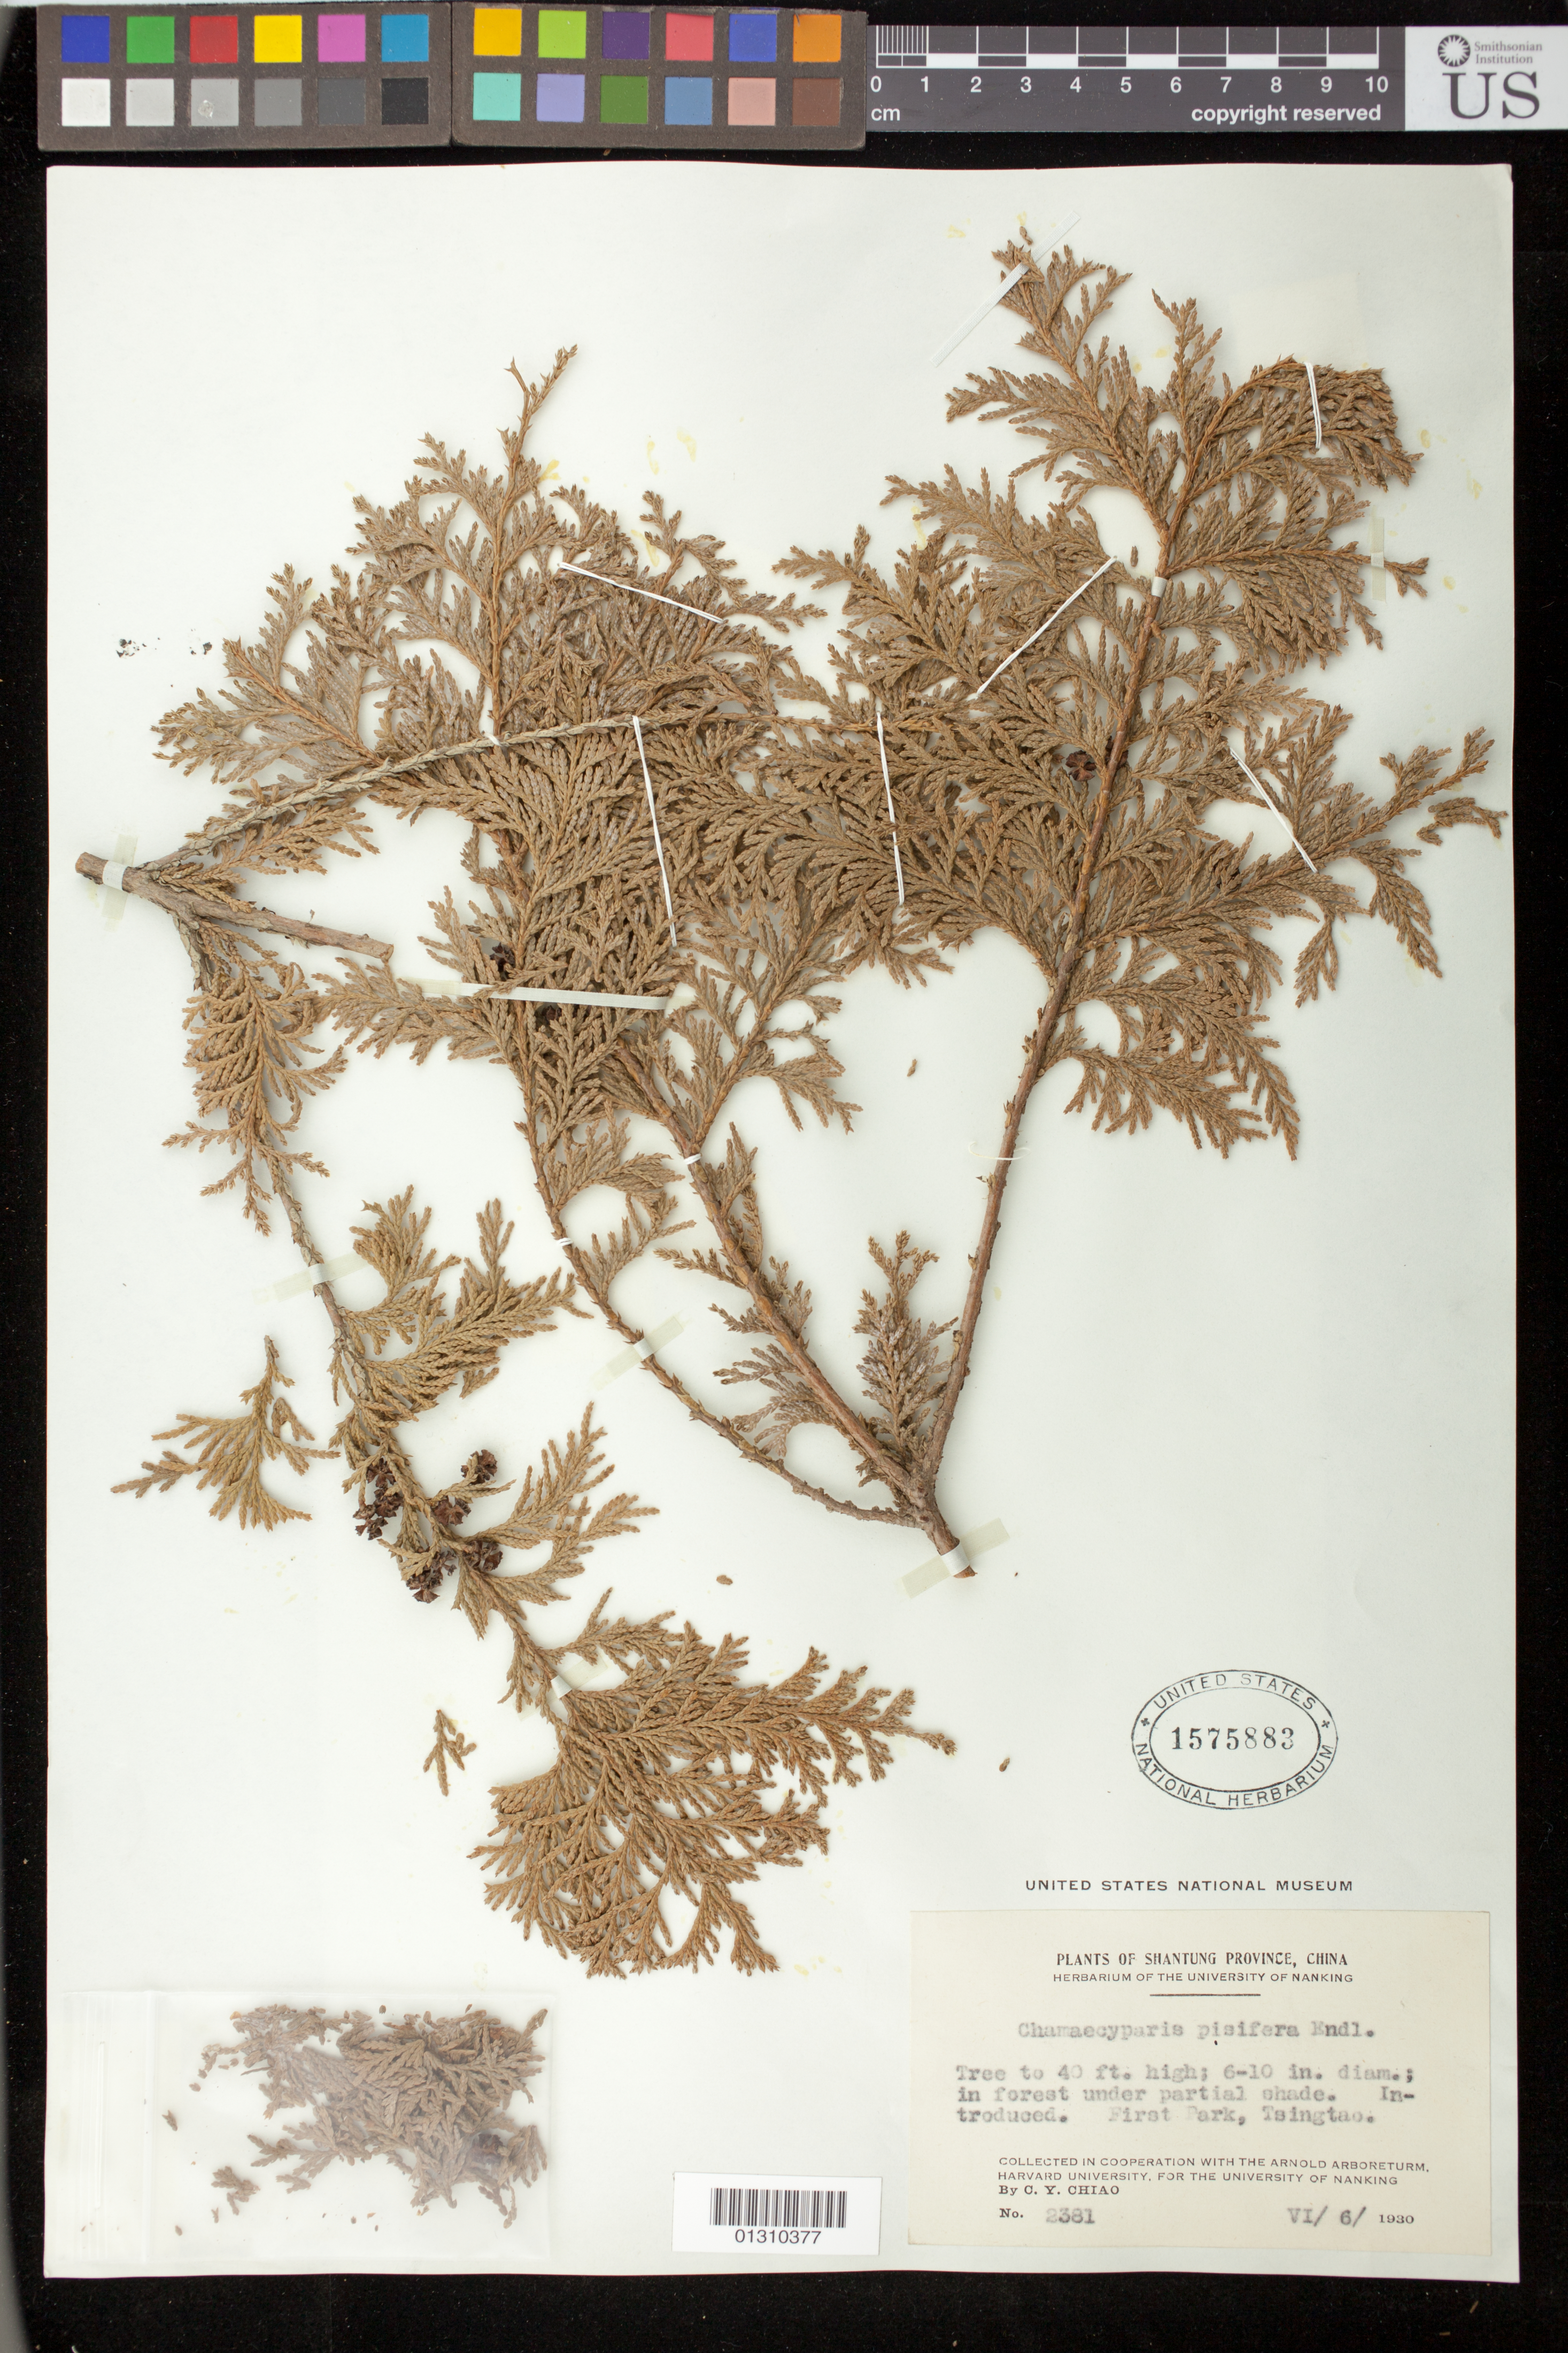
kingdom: Plantae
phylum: Tracheophyta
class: Pinopsida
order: Pinales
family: Cupressaceae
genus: Chamaecyparis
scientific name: Chamaecyparis pisifera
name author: (Siebold & Zucc.) Endl.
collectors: C. Y. Chiao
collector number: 2381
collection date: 1930-06-06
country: China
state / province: Shandong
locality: Shantung Province, First Park, Tsingtao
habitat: in forest under partial shade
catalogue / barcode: US 1575883